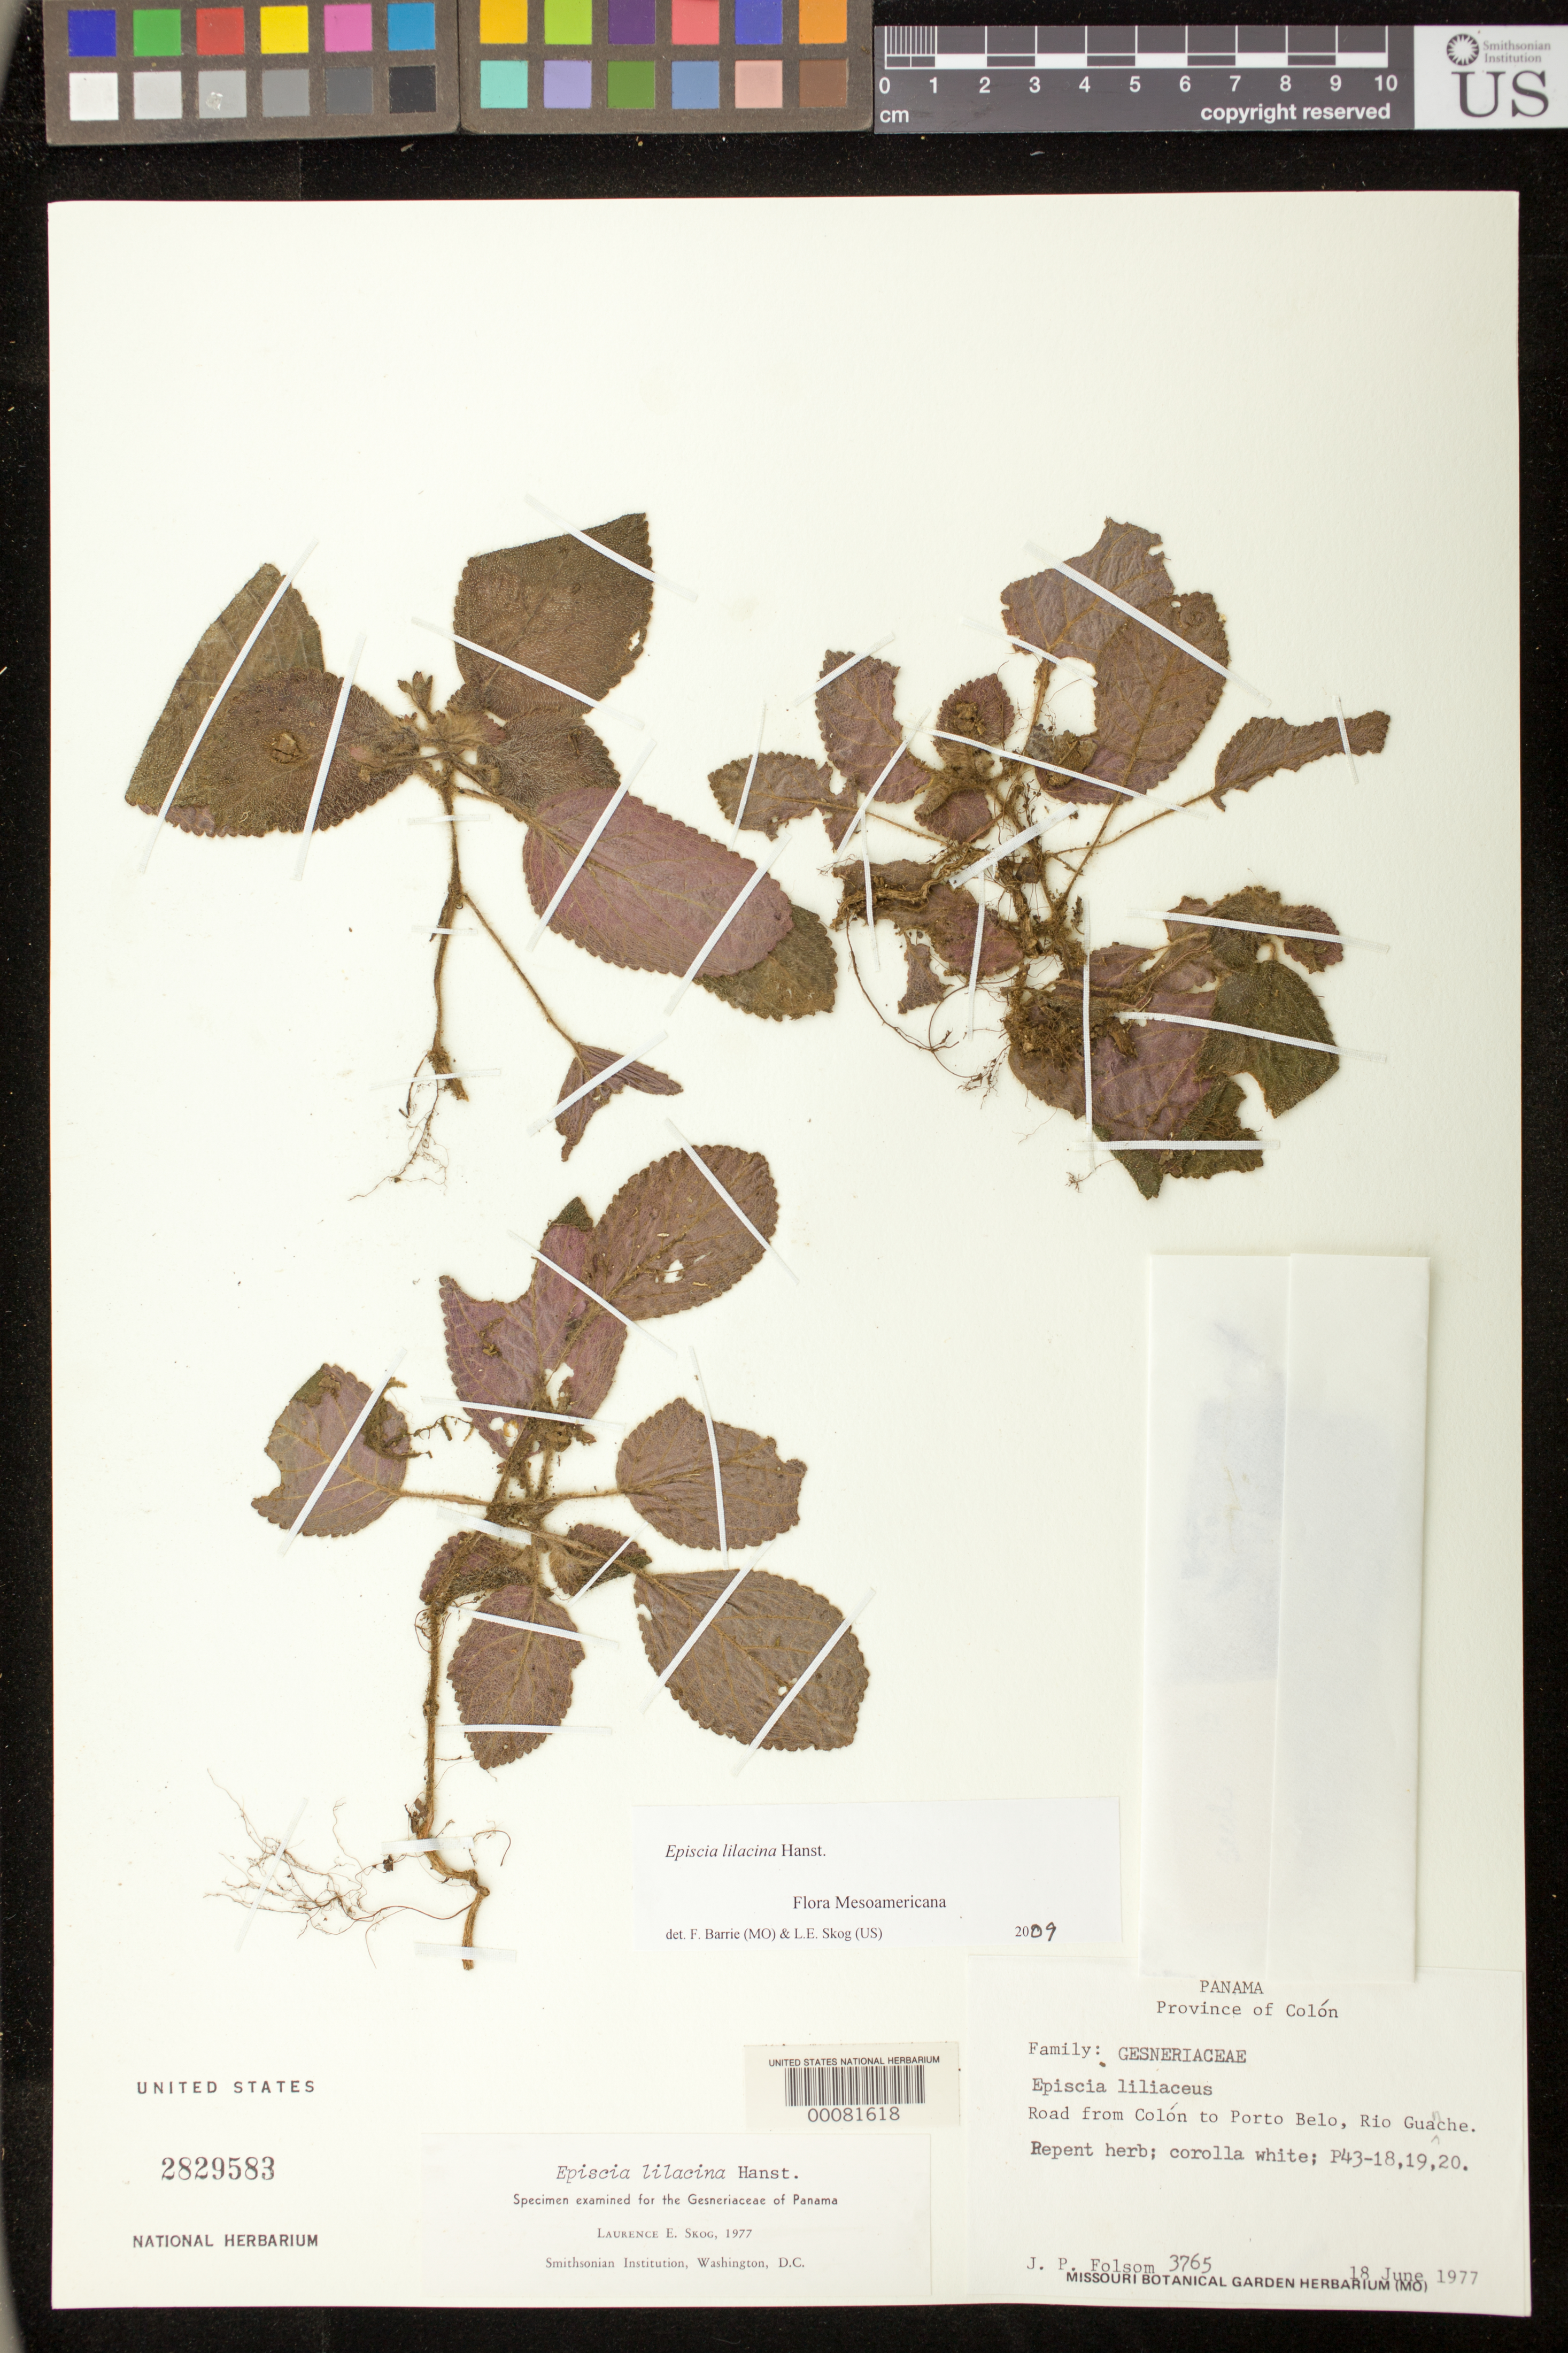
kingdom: Plantae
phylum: Tracheophyta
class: Magnoliopsida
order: Lamiales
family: Gesneriaceae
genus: Episcia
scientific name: Episcia lilacina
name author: Hanst.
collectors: J. P. Folsom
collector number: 3765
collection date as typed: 18 Jun 1977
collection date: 1977-06-18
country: Panama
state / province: Colón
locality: Road from Colon to Porto Belo, Rio Guache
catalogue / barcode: US 2829583